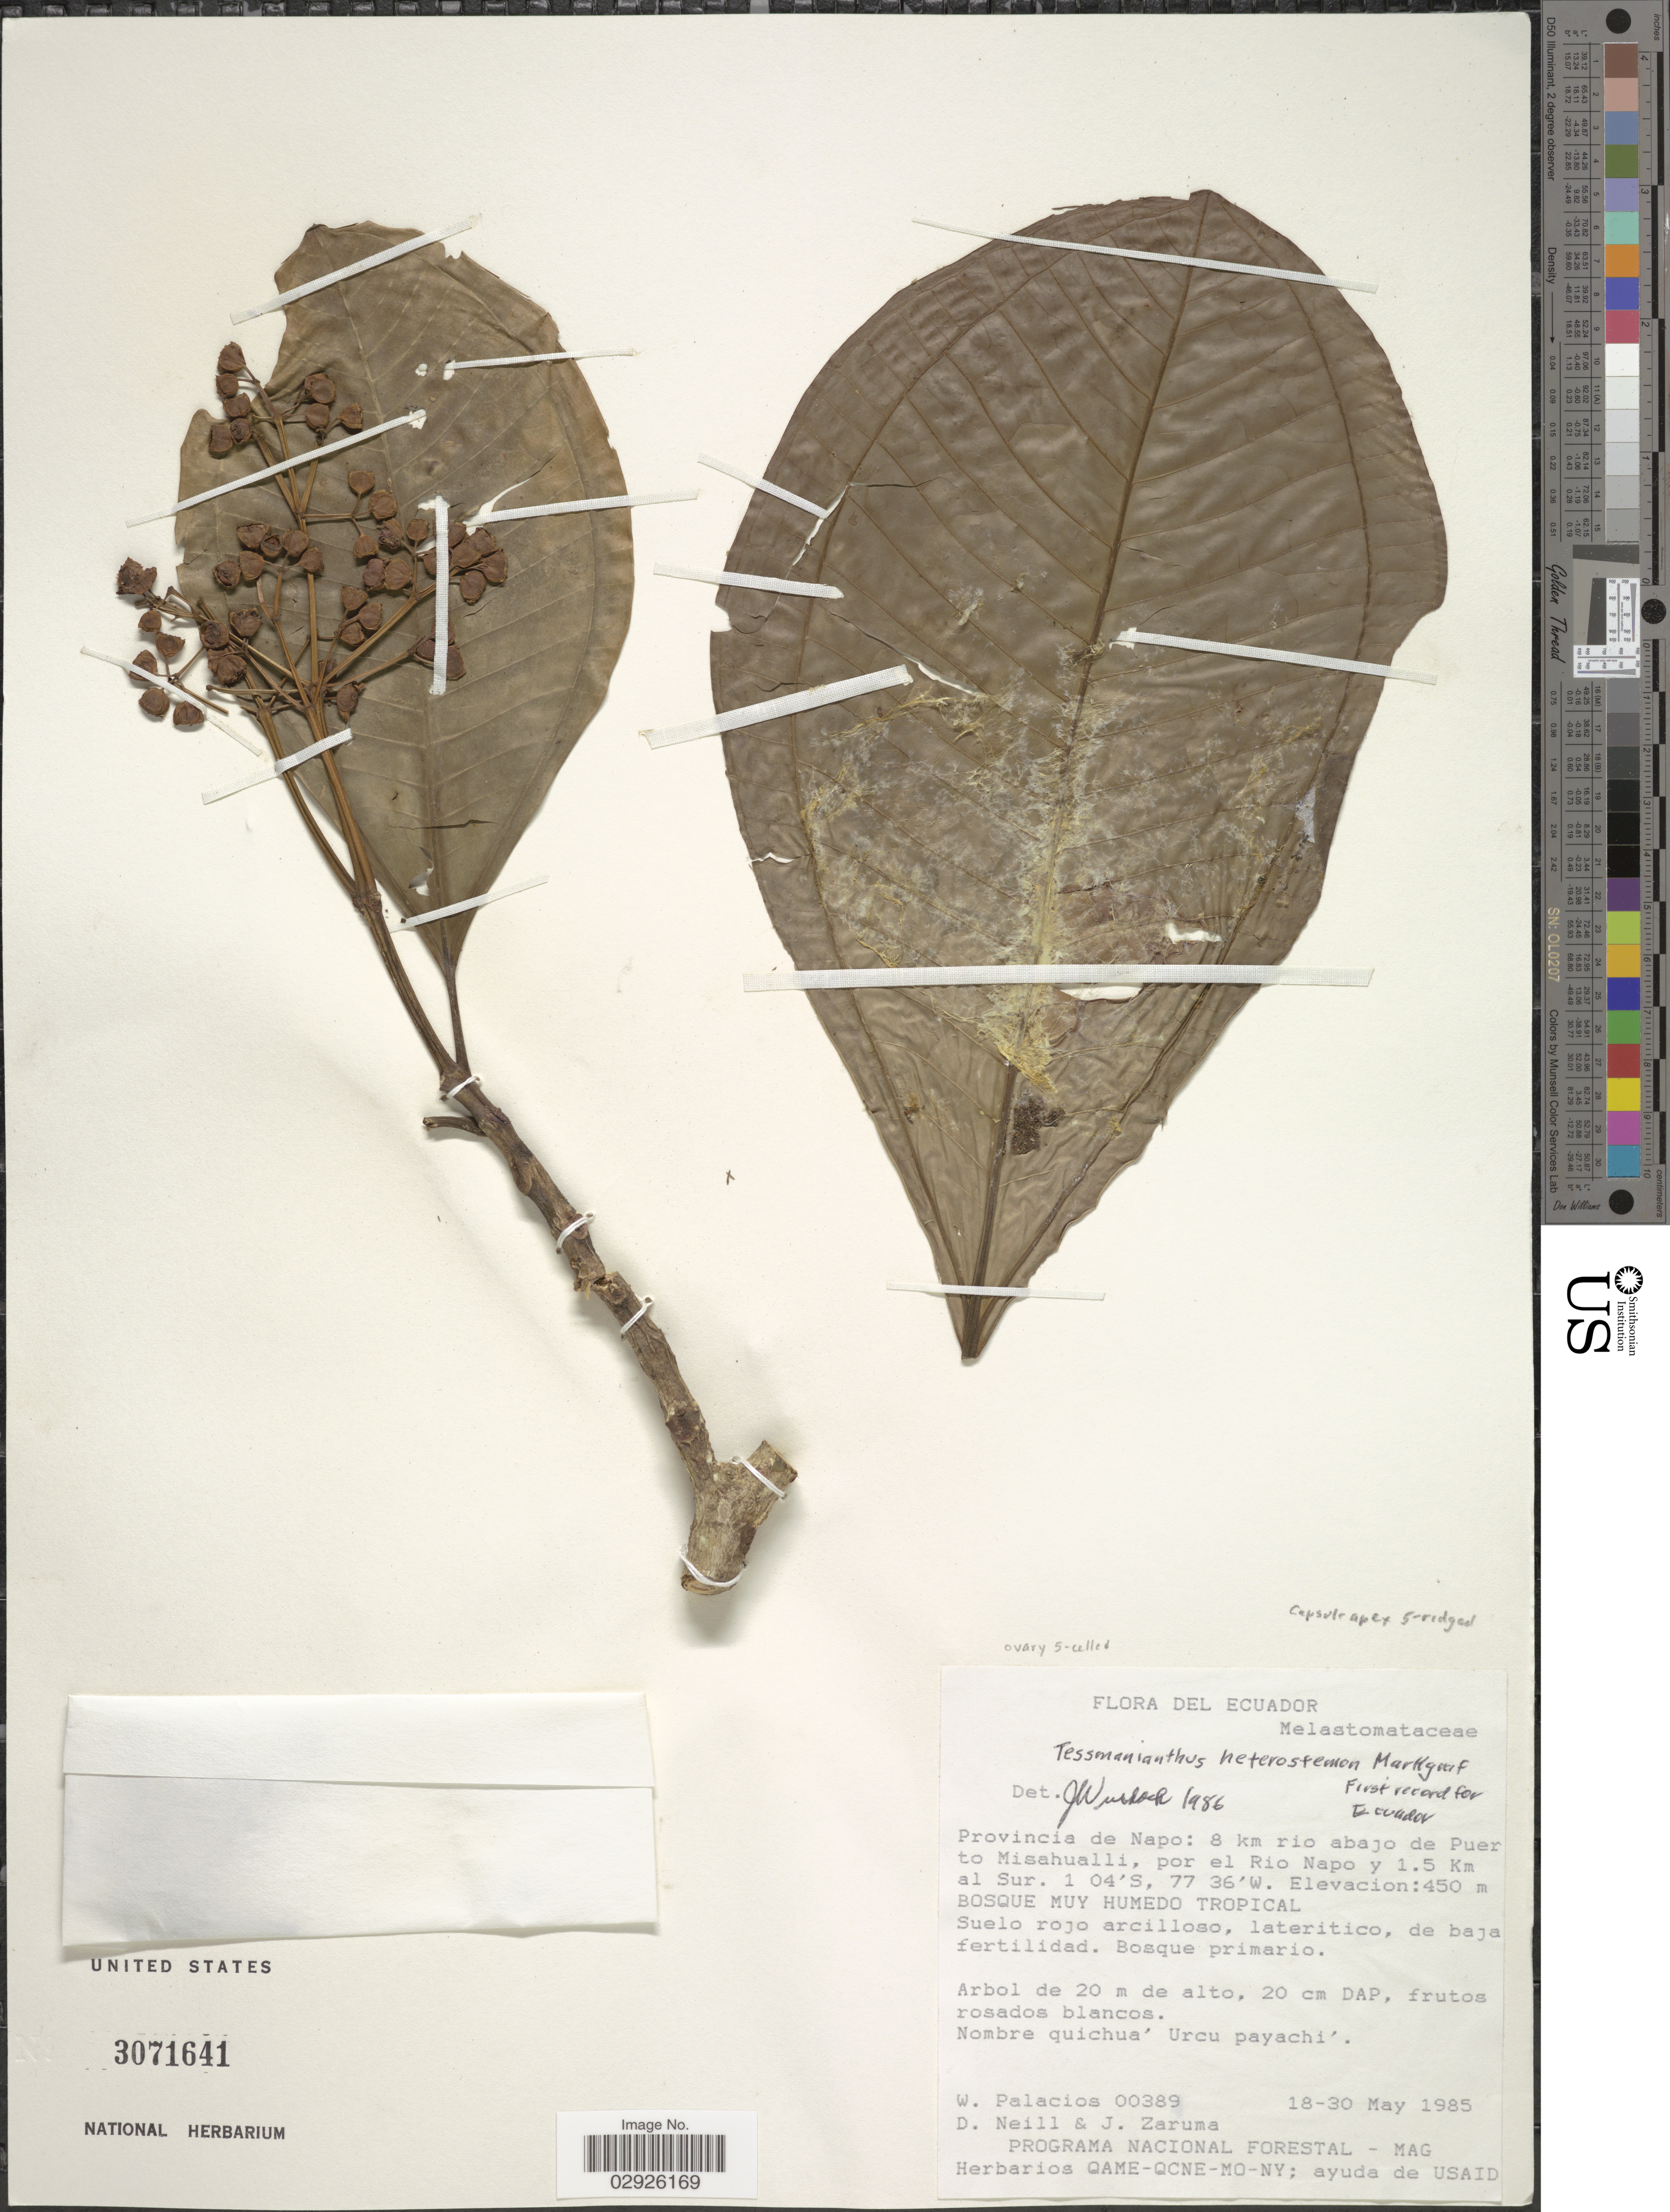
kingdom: Plantae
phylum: Tracheophyta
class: Magnoliopsida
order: Myrtales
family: Melastomataceae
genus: Tessmannianthus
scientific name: Tessmannianthus heterostemon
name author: Markgr.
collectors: W. Palacios, D. Neill & J. Zaruma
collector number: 00389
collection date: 1985-05-18/1985-05-30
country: Ecuador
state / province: Napo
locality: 8 km rio abajo de Puerto Misahualli, por el Rio Napo y 1.5 Km al Sur.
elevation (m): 450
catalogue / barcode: US 3071641